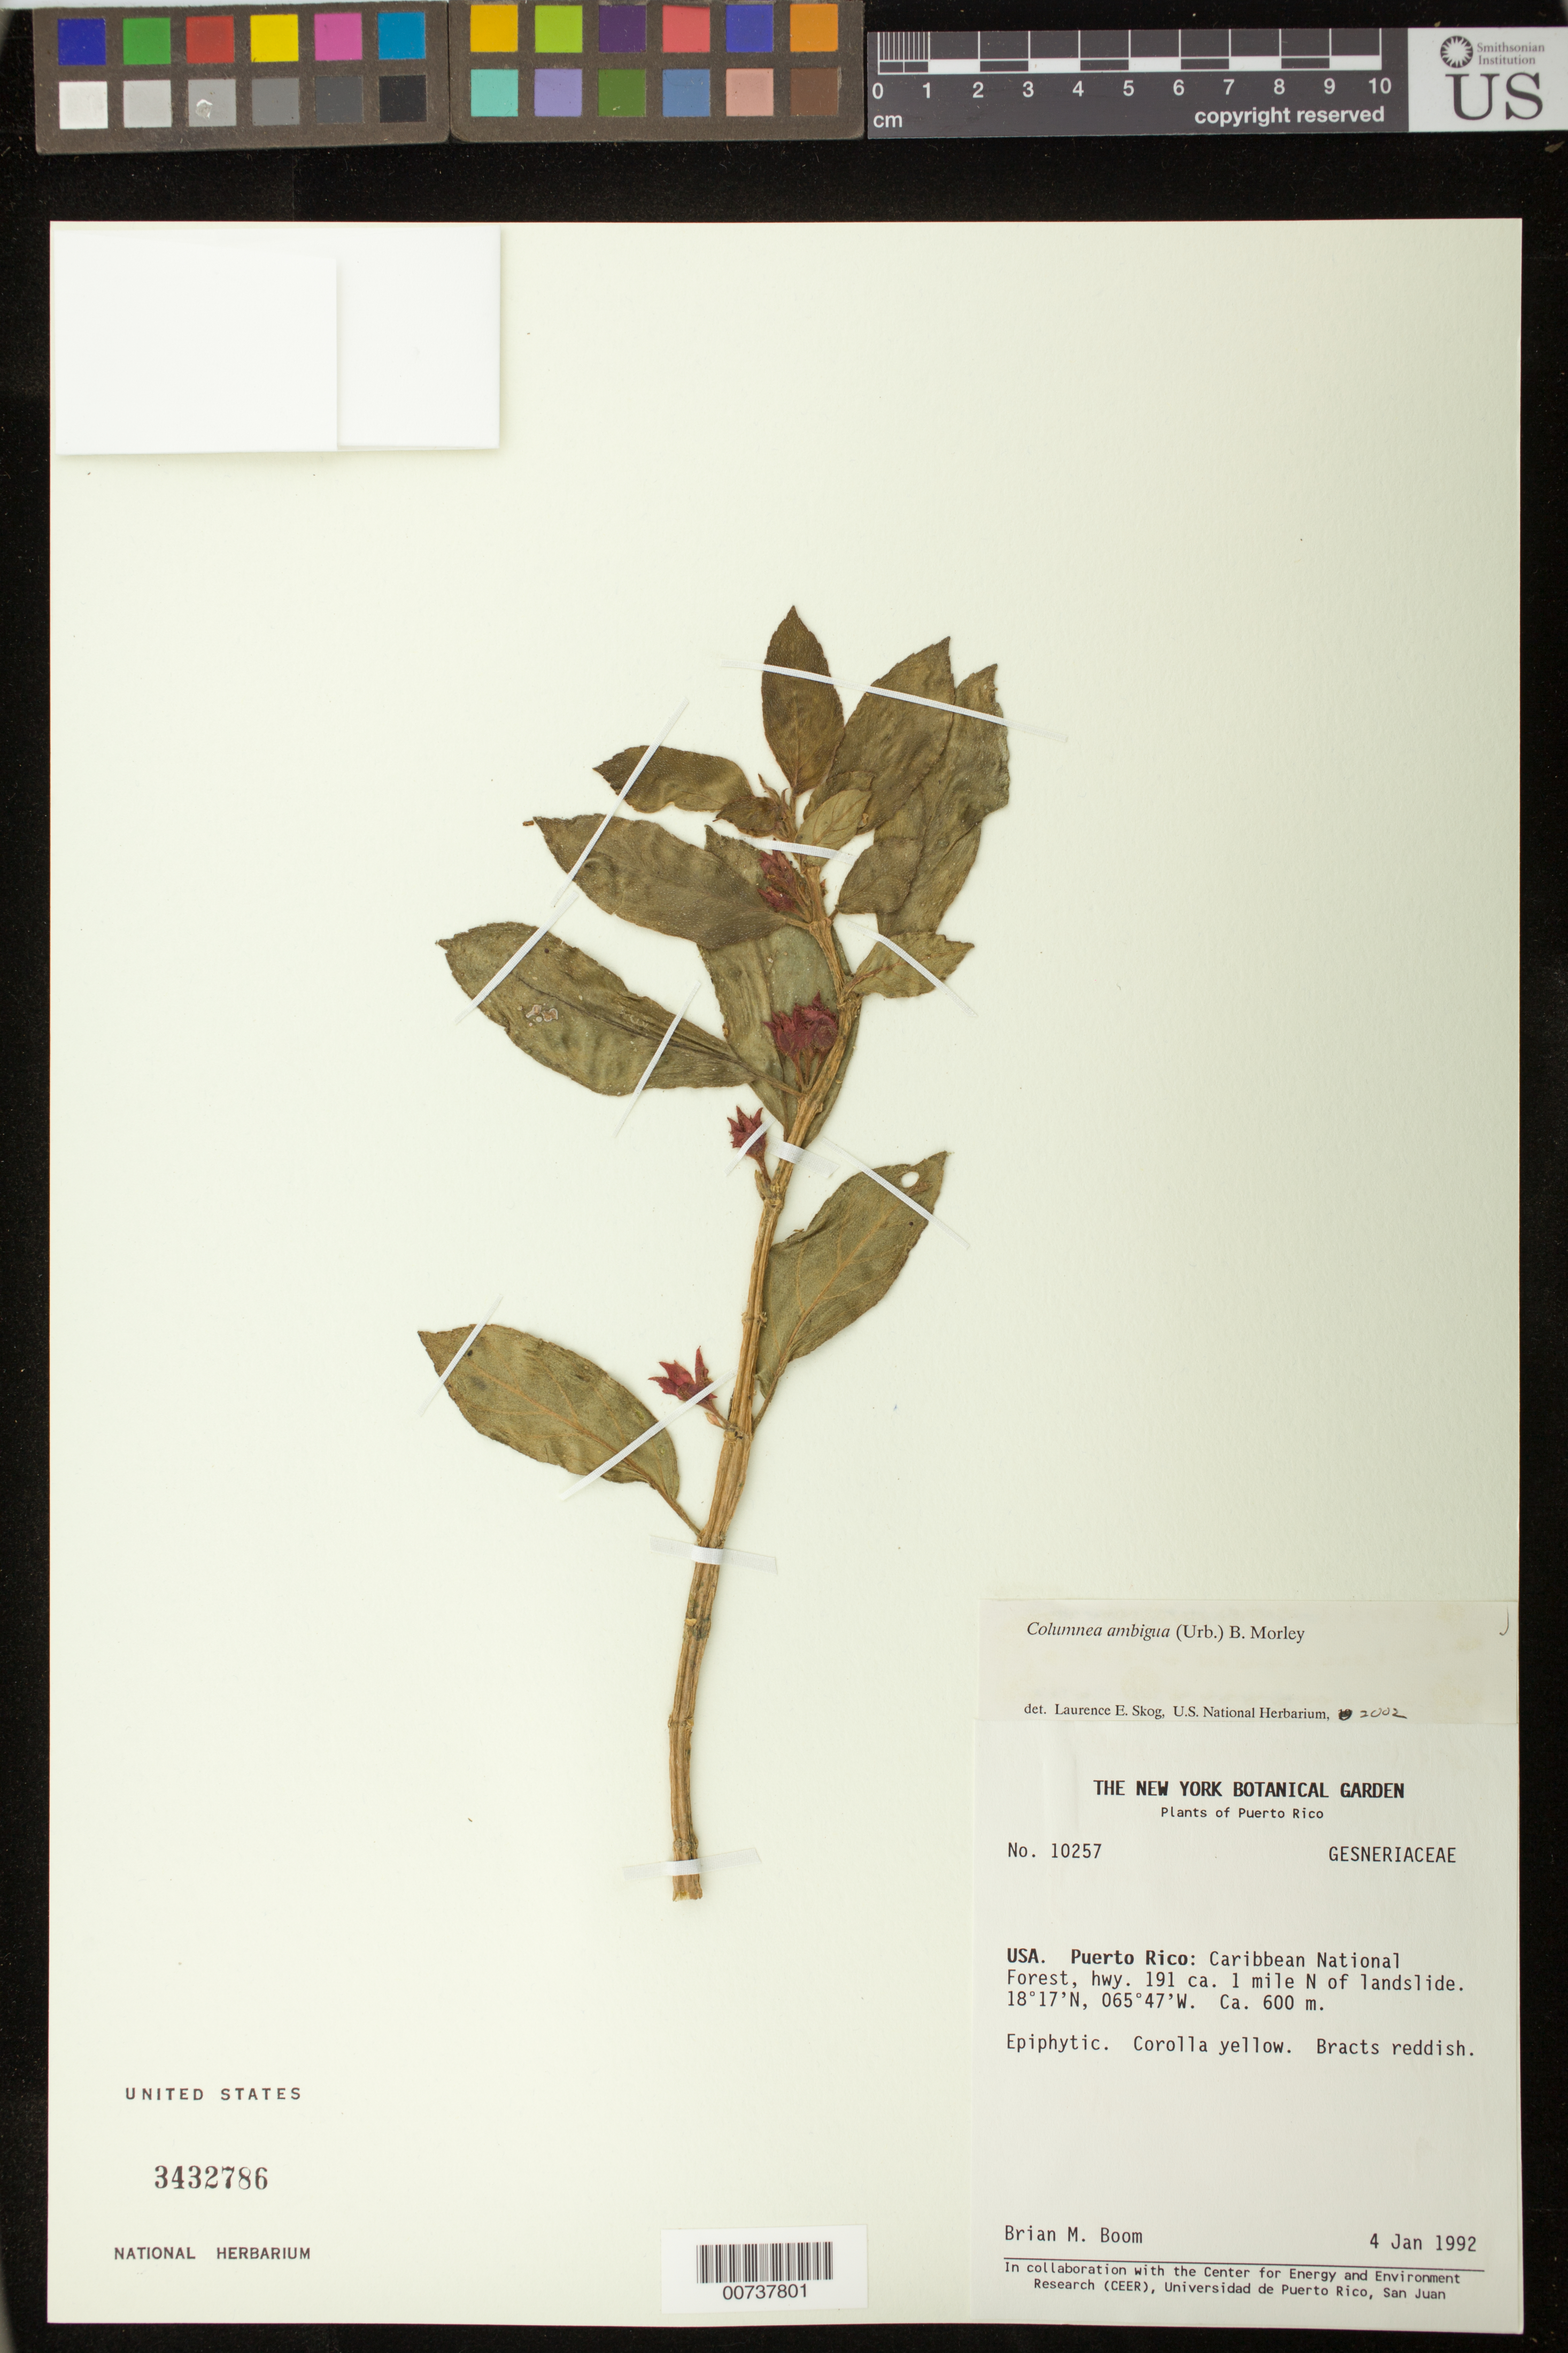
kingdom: Plantae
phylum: Tracheophyta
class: Magnoliopsida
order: Lamiales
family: Gesneriaceae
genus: Columnea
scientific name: Columnea ambigua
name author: (Urb.) B.D. Morley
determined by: Skog, Laurence E.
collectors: B. M. Boom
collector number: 10257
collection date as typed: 04 Jan 1992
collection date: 1992-01-04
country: Puerto Rico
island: Puerto Rico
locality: Caribbean National Forest, hwy. 191 ca. 1 mile N of landslide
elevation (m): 600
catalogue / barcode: US 3432786